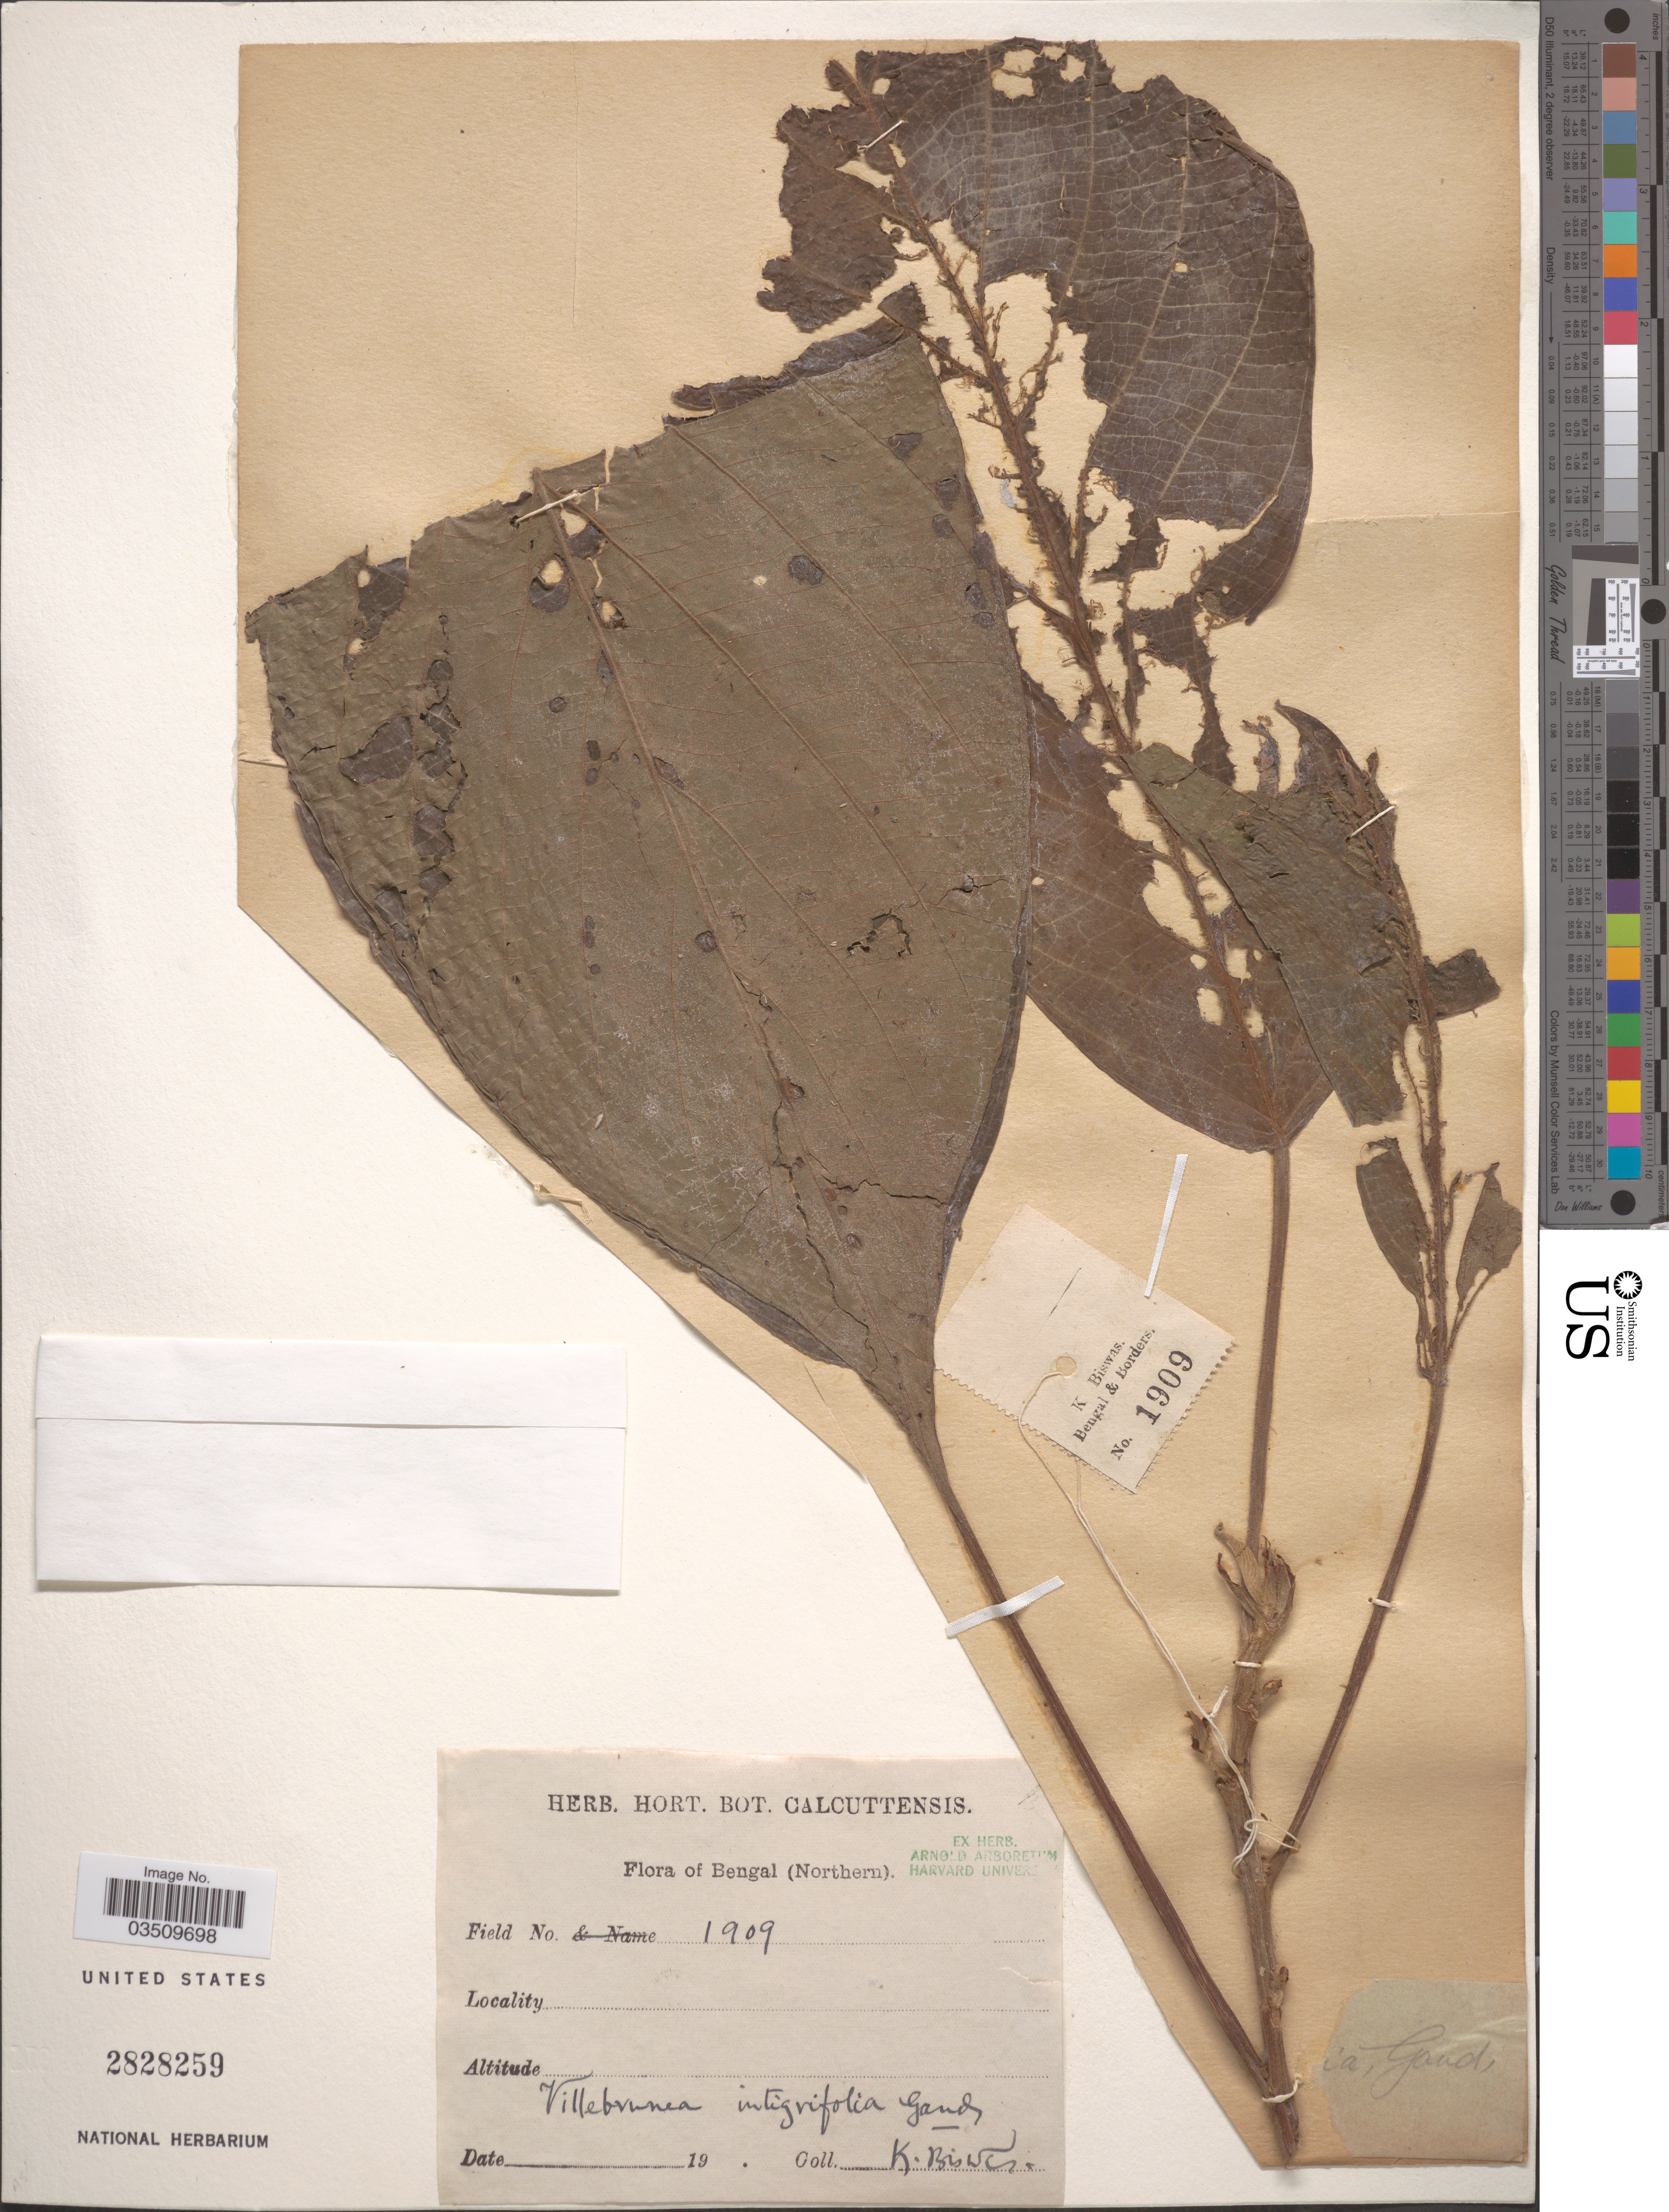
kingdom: Plantae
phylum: Tracheophyta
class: Magnoliopsida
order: Rosales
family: Urticaceae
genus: Oreocnide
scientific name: Oreocnide integrifolia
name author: (Gaudich.) Miq.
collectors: K. Biswas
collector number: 1909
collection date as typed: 19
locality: Bengal (Northern).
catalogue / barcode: US 2828259